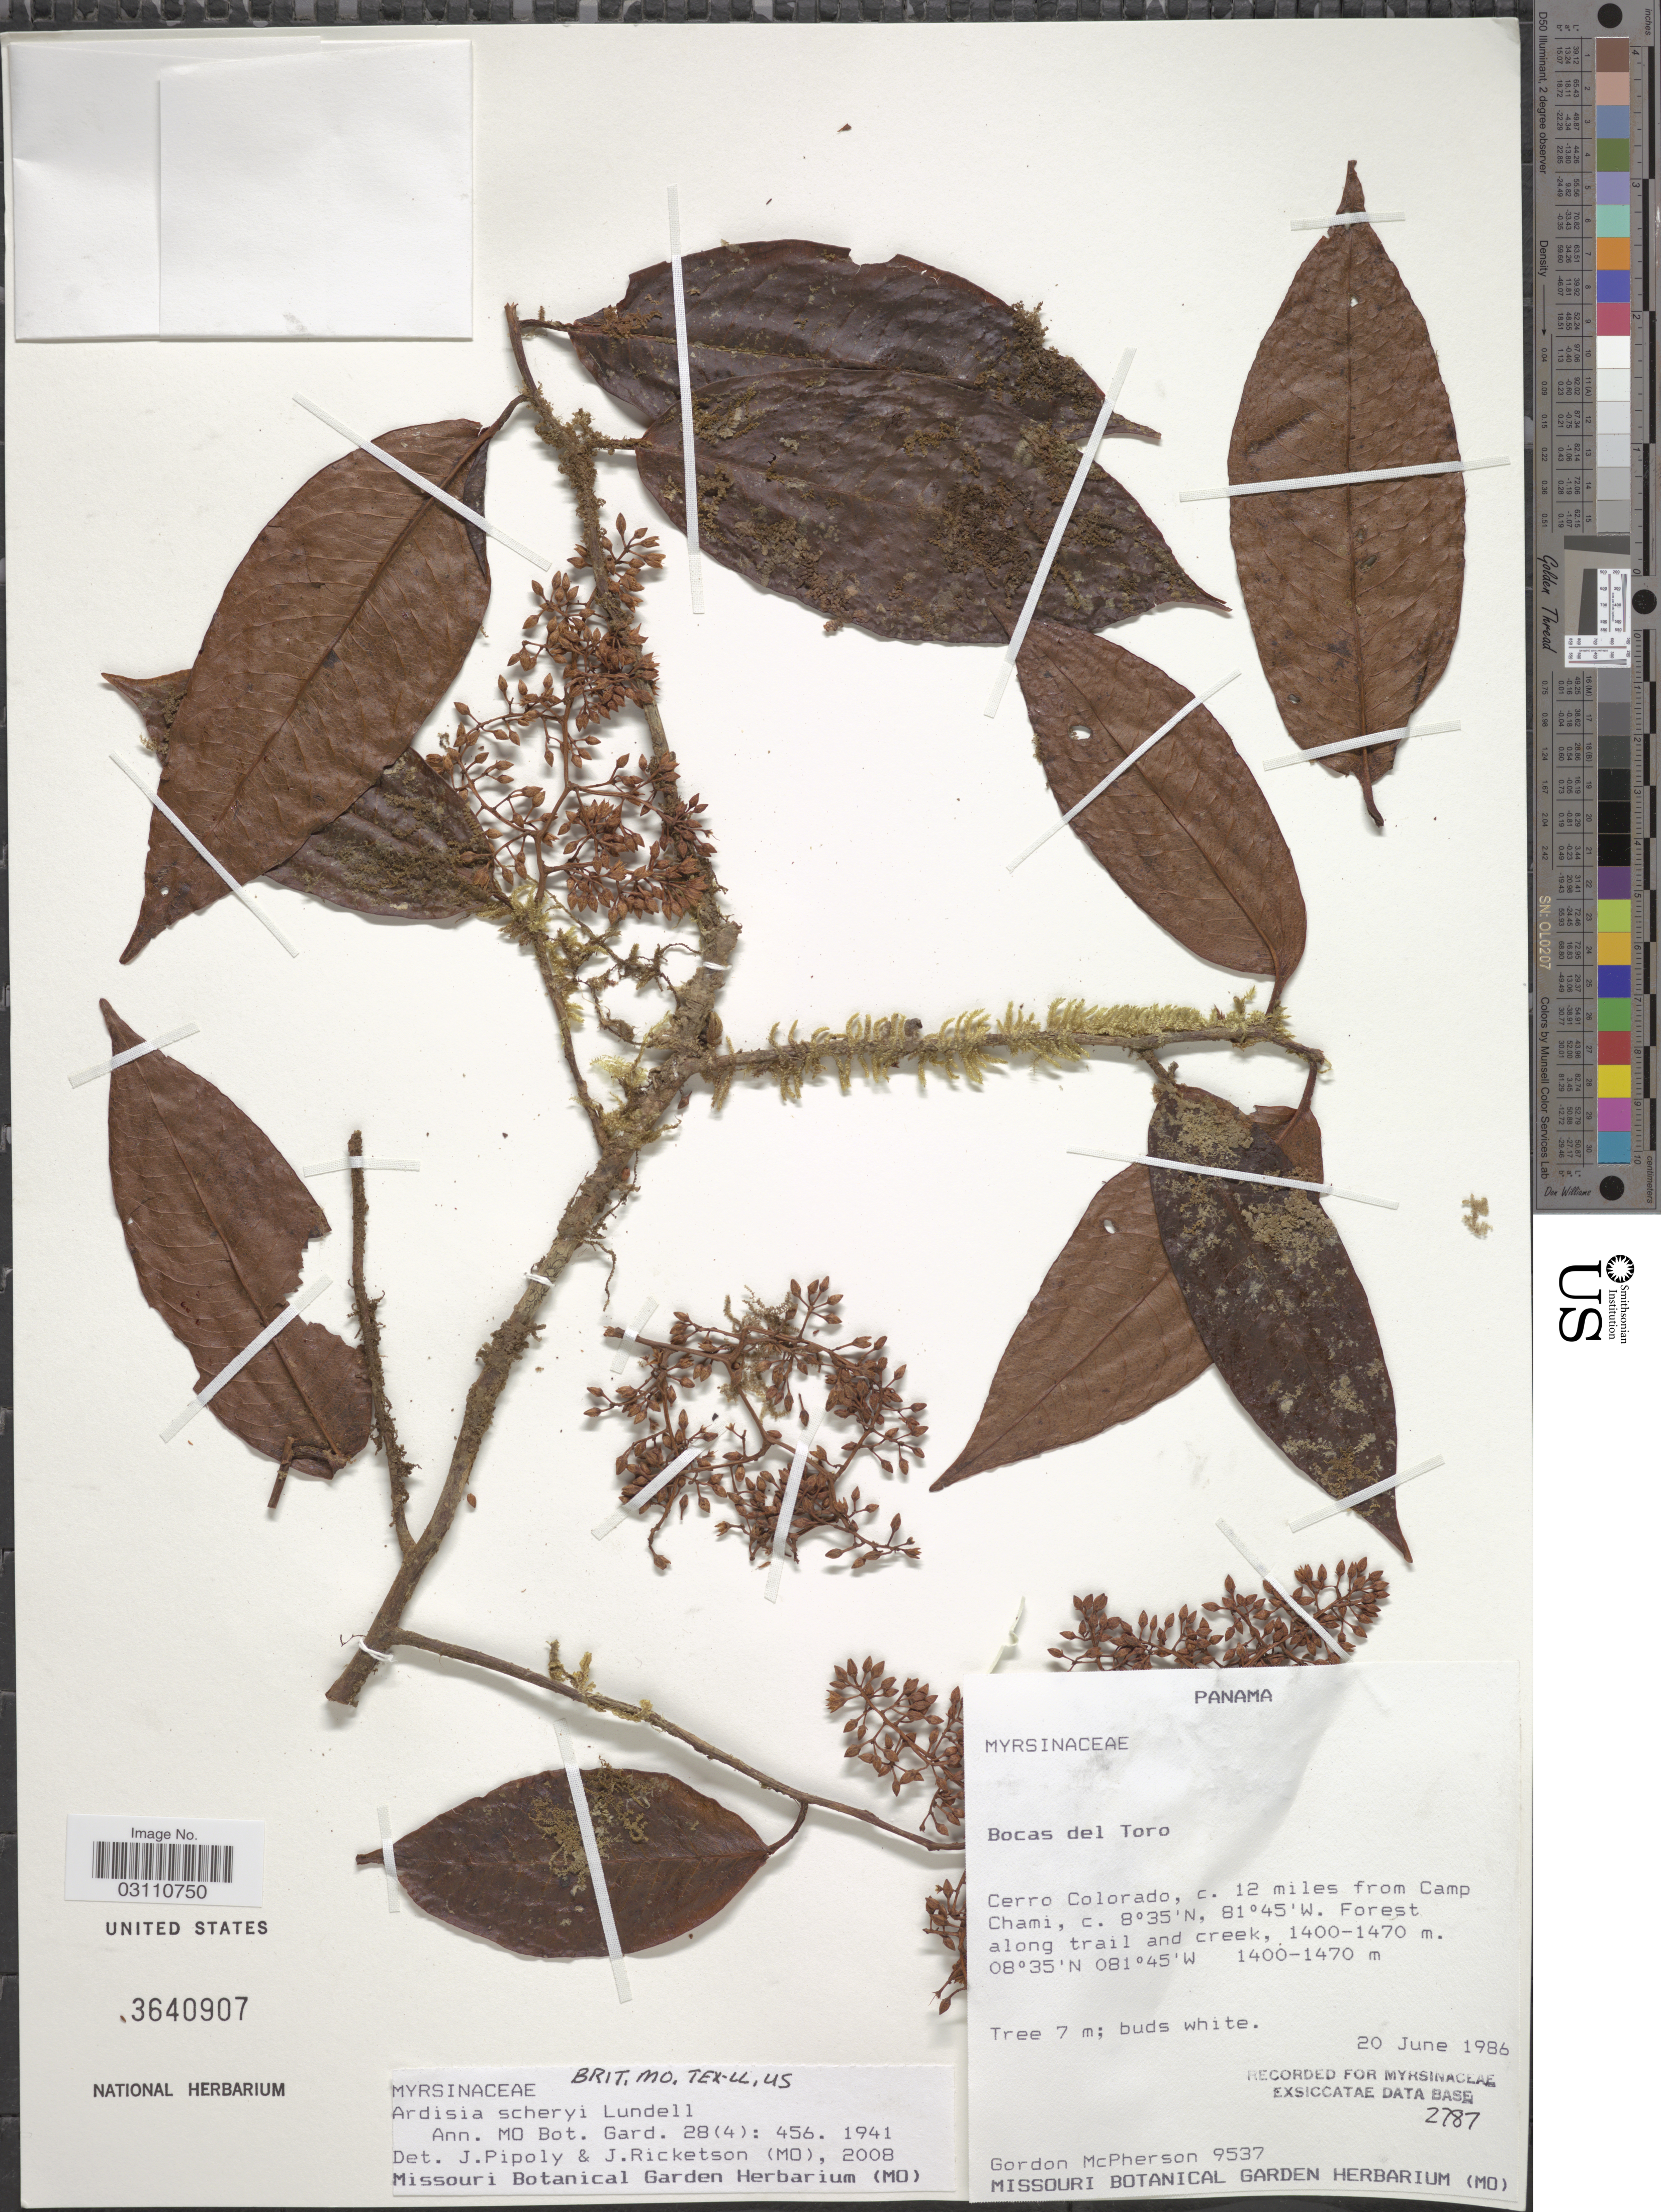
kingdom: Plantae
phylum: Tracheophyta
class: Magnoliopsida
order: Ericales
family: Primulaceae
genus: Ardisia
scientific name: Ardisia scheryi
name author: Lundell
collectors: G. McPherson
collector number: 9537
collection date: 1986-06-20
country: Panama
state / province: Bocas del Toro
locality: Cerro Colorado, c. 12 miles from Camp Chami.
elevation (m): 1400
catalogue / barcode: US 3640907